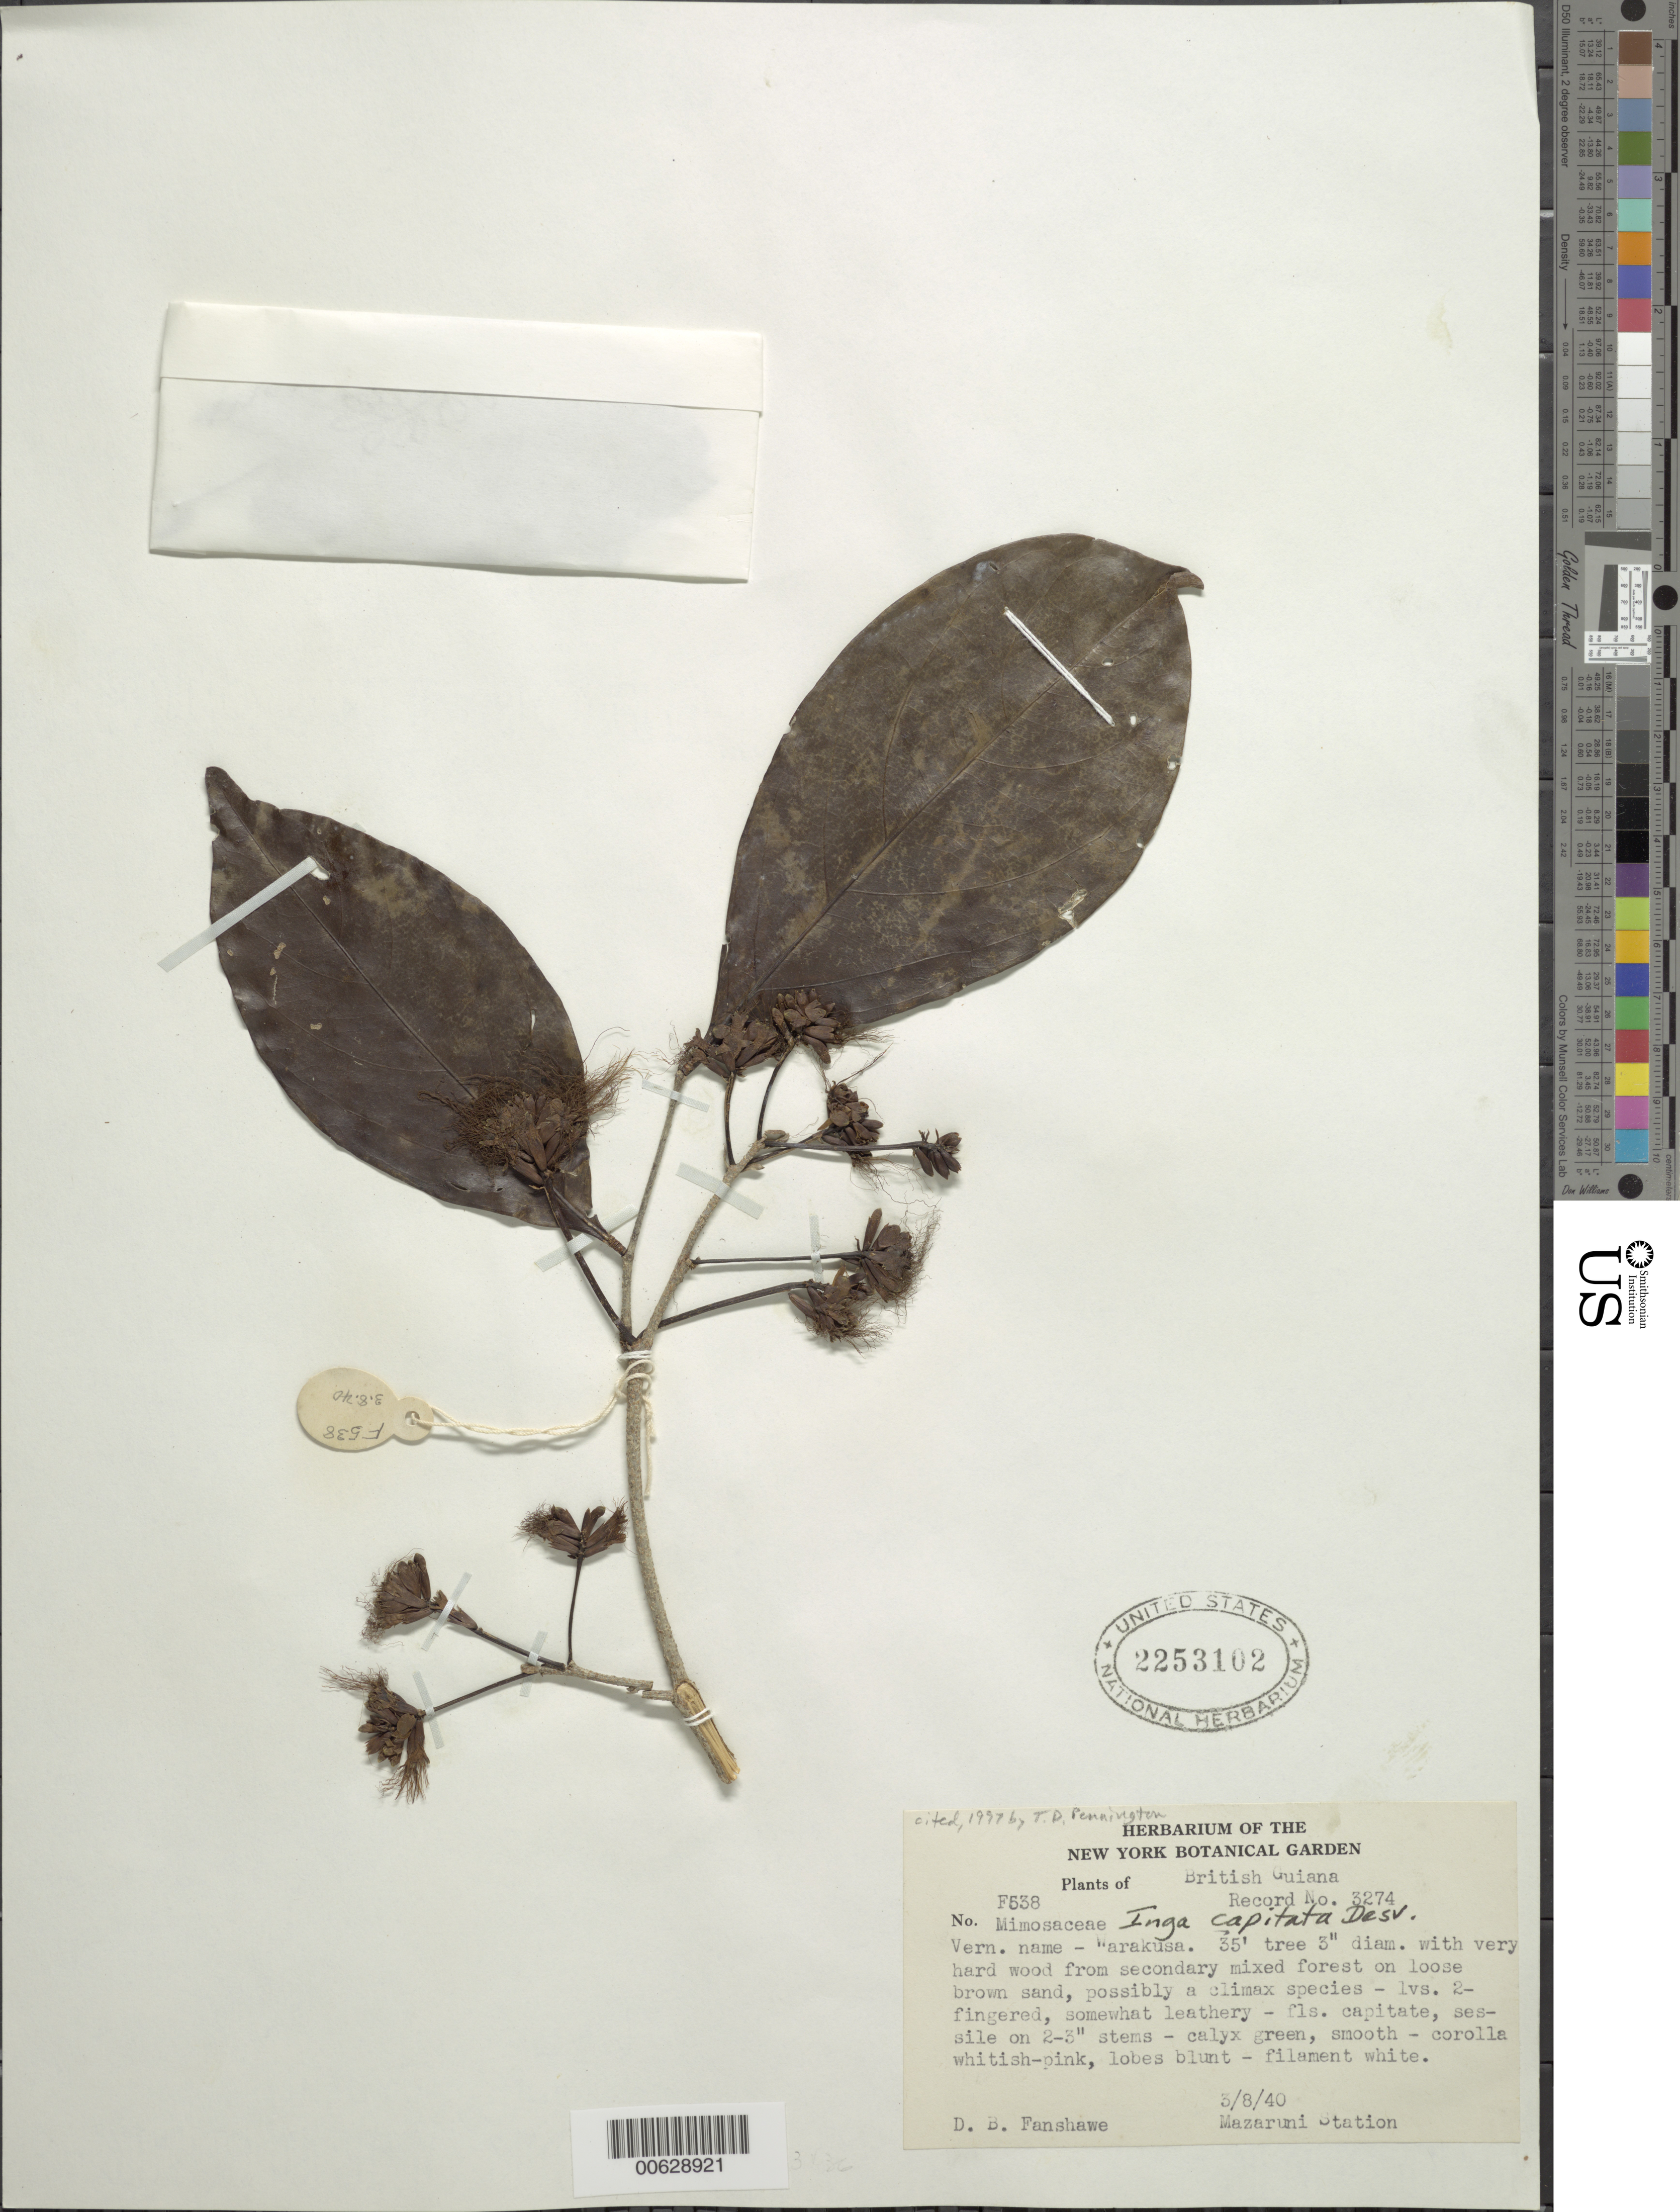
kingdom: Plantae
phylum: Tracheophyta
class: Magnoliopsida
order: Fabales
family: Fabaceae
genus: Inga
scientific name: Inga capitata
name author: Desv.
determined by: Pennington, T. D., (K)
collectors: D. B. Fanshawe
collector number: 3274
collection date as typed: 3-Aug-40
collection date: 1940-08-03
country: Guyana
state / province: Cuyuni-Mazaruni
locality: Mazaruni Station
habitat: Secondary mixed forest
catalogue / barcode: US 2253102